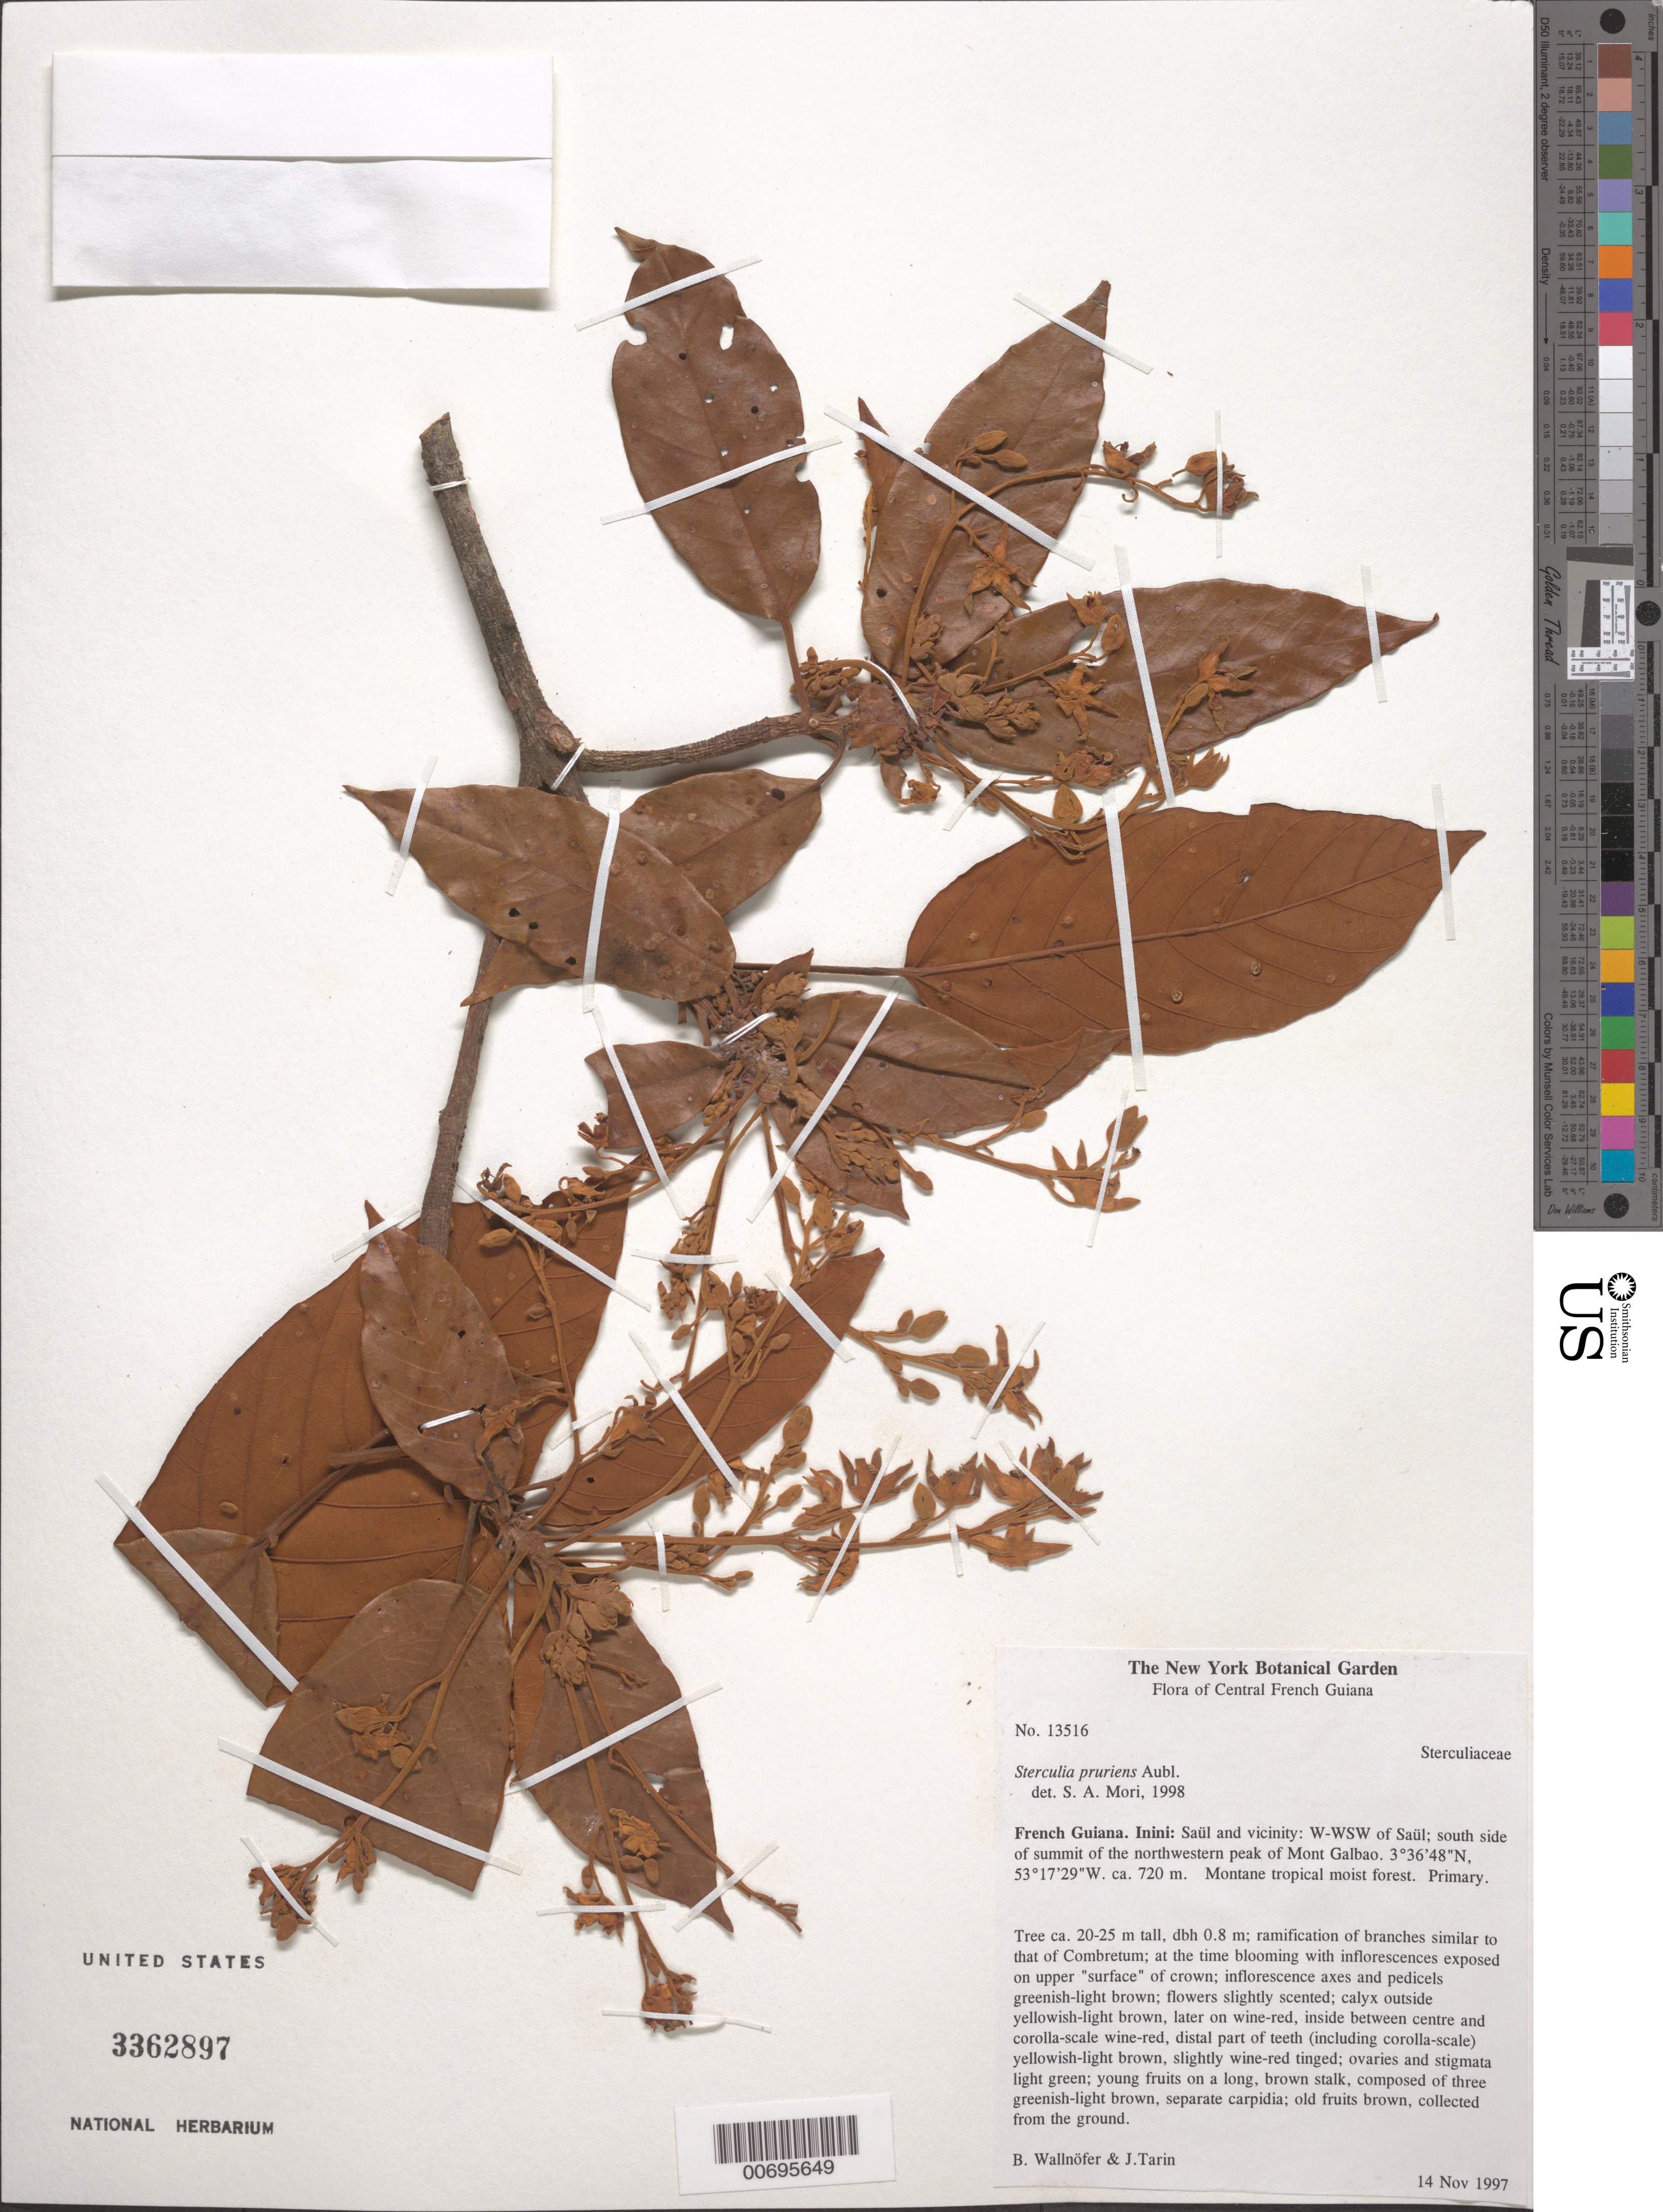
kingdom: Plantae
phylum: Tracheophyta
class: Magnoliopsida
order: Malvales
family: Malvaceae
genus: Sterculia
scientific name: Sterculia pruriens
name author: (Aubl.) K. Schum.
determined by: Mori, Scott A.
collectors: B. Wallnöfer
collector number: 13516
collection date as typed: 14-Nov-97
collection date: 1997-11-14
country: French Guiana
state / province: Saint-Laurent-du-Maroni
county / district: Saül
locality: Inini: Saül and vicinity, south side of summit of the NW peak of Mt. Galbao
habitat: Montane tropical moist forest. Primary.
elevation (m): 720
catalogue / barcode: US 3362897